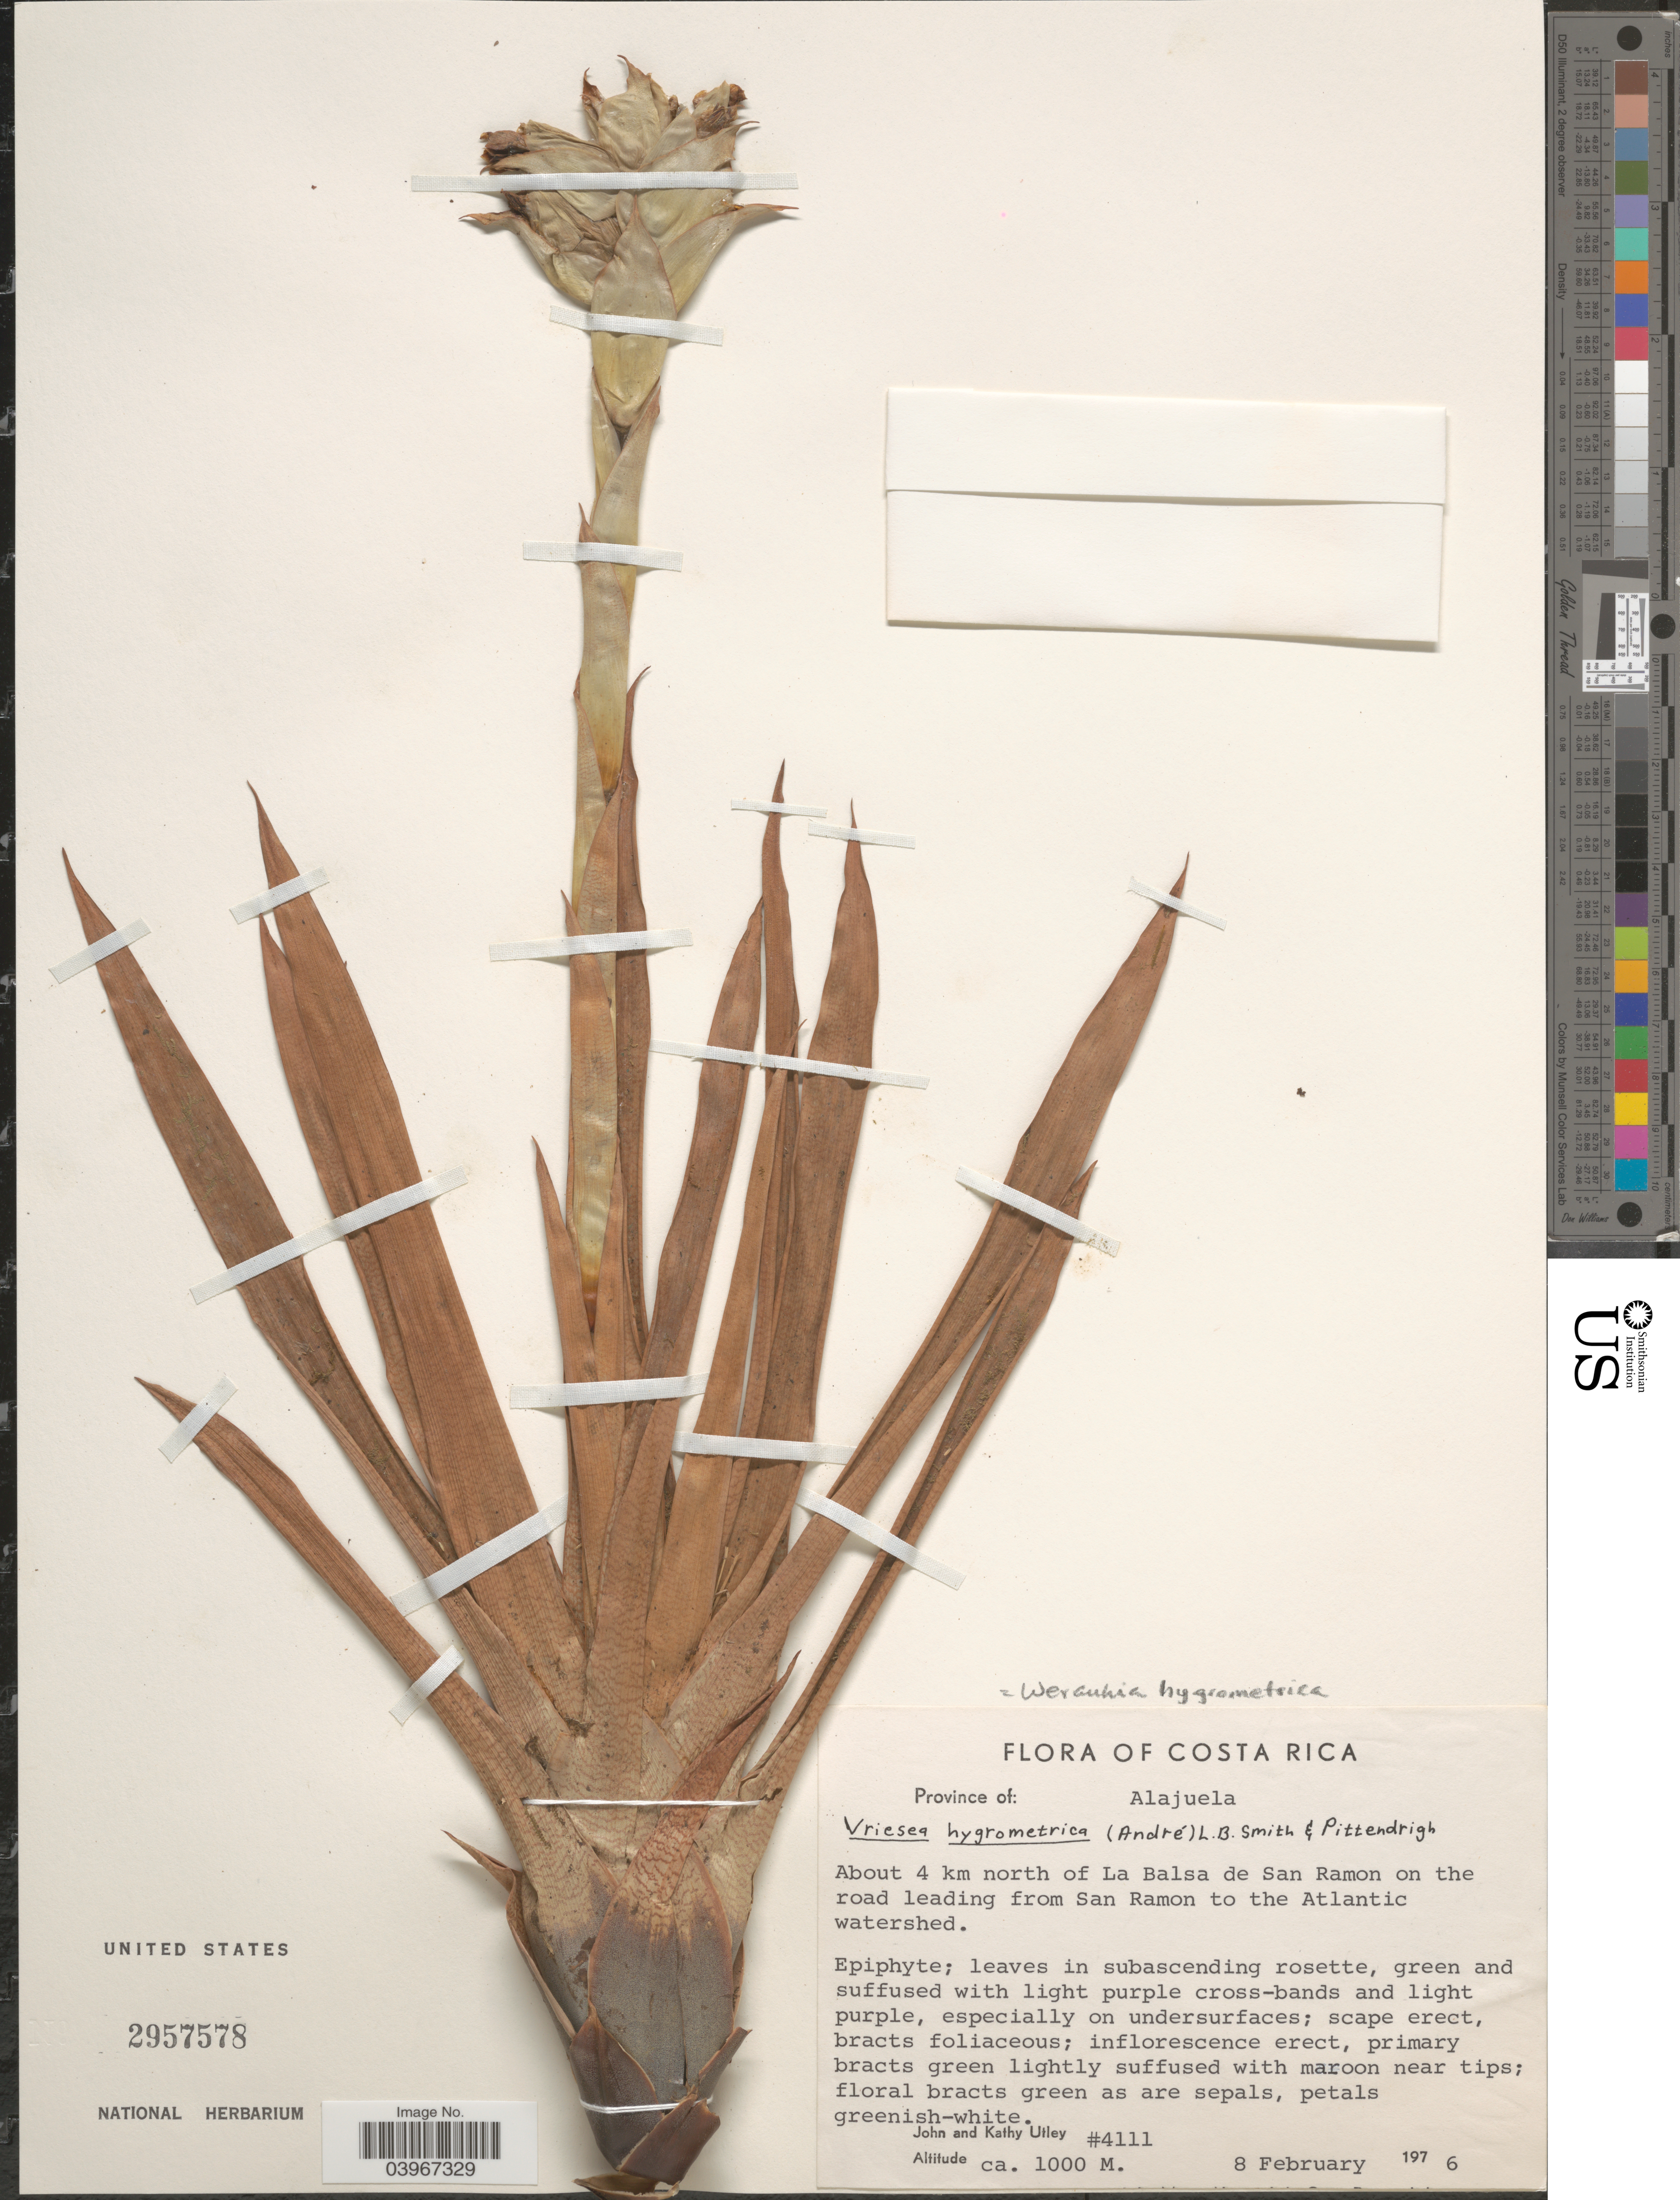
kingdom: Plantae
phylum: Tracheophyta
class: Liliopsida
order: Poales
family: Bromeliaceae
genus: Werauhia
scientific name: Werauhia hygrometrica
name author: (André) J.R. Grant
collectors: J. F. Utley & K. Burt-Utley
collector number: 4111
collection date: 1976-02-08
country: Costa Rica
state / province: Alajuela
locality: About 4 km north of La Balsa de San Ramon on the road leading from San Ramon to the Atlantic watershed.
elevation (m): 1000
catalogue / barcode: US 2957578